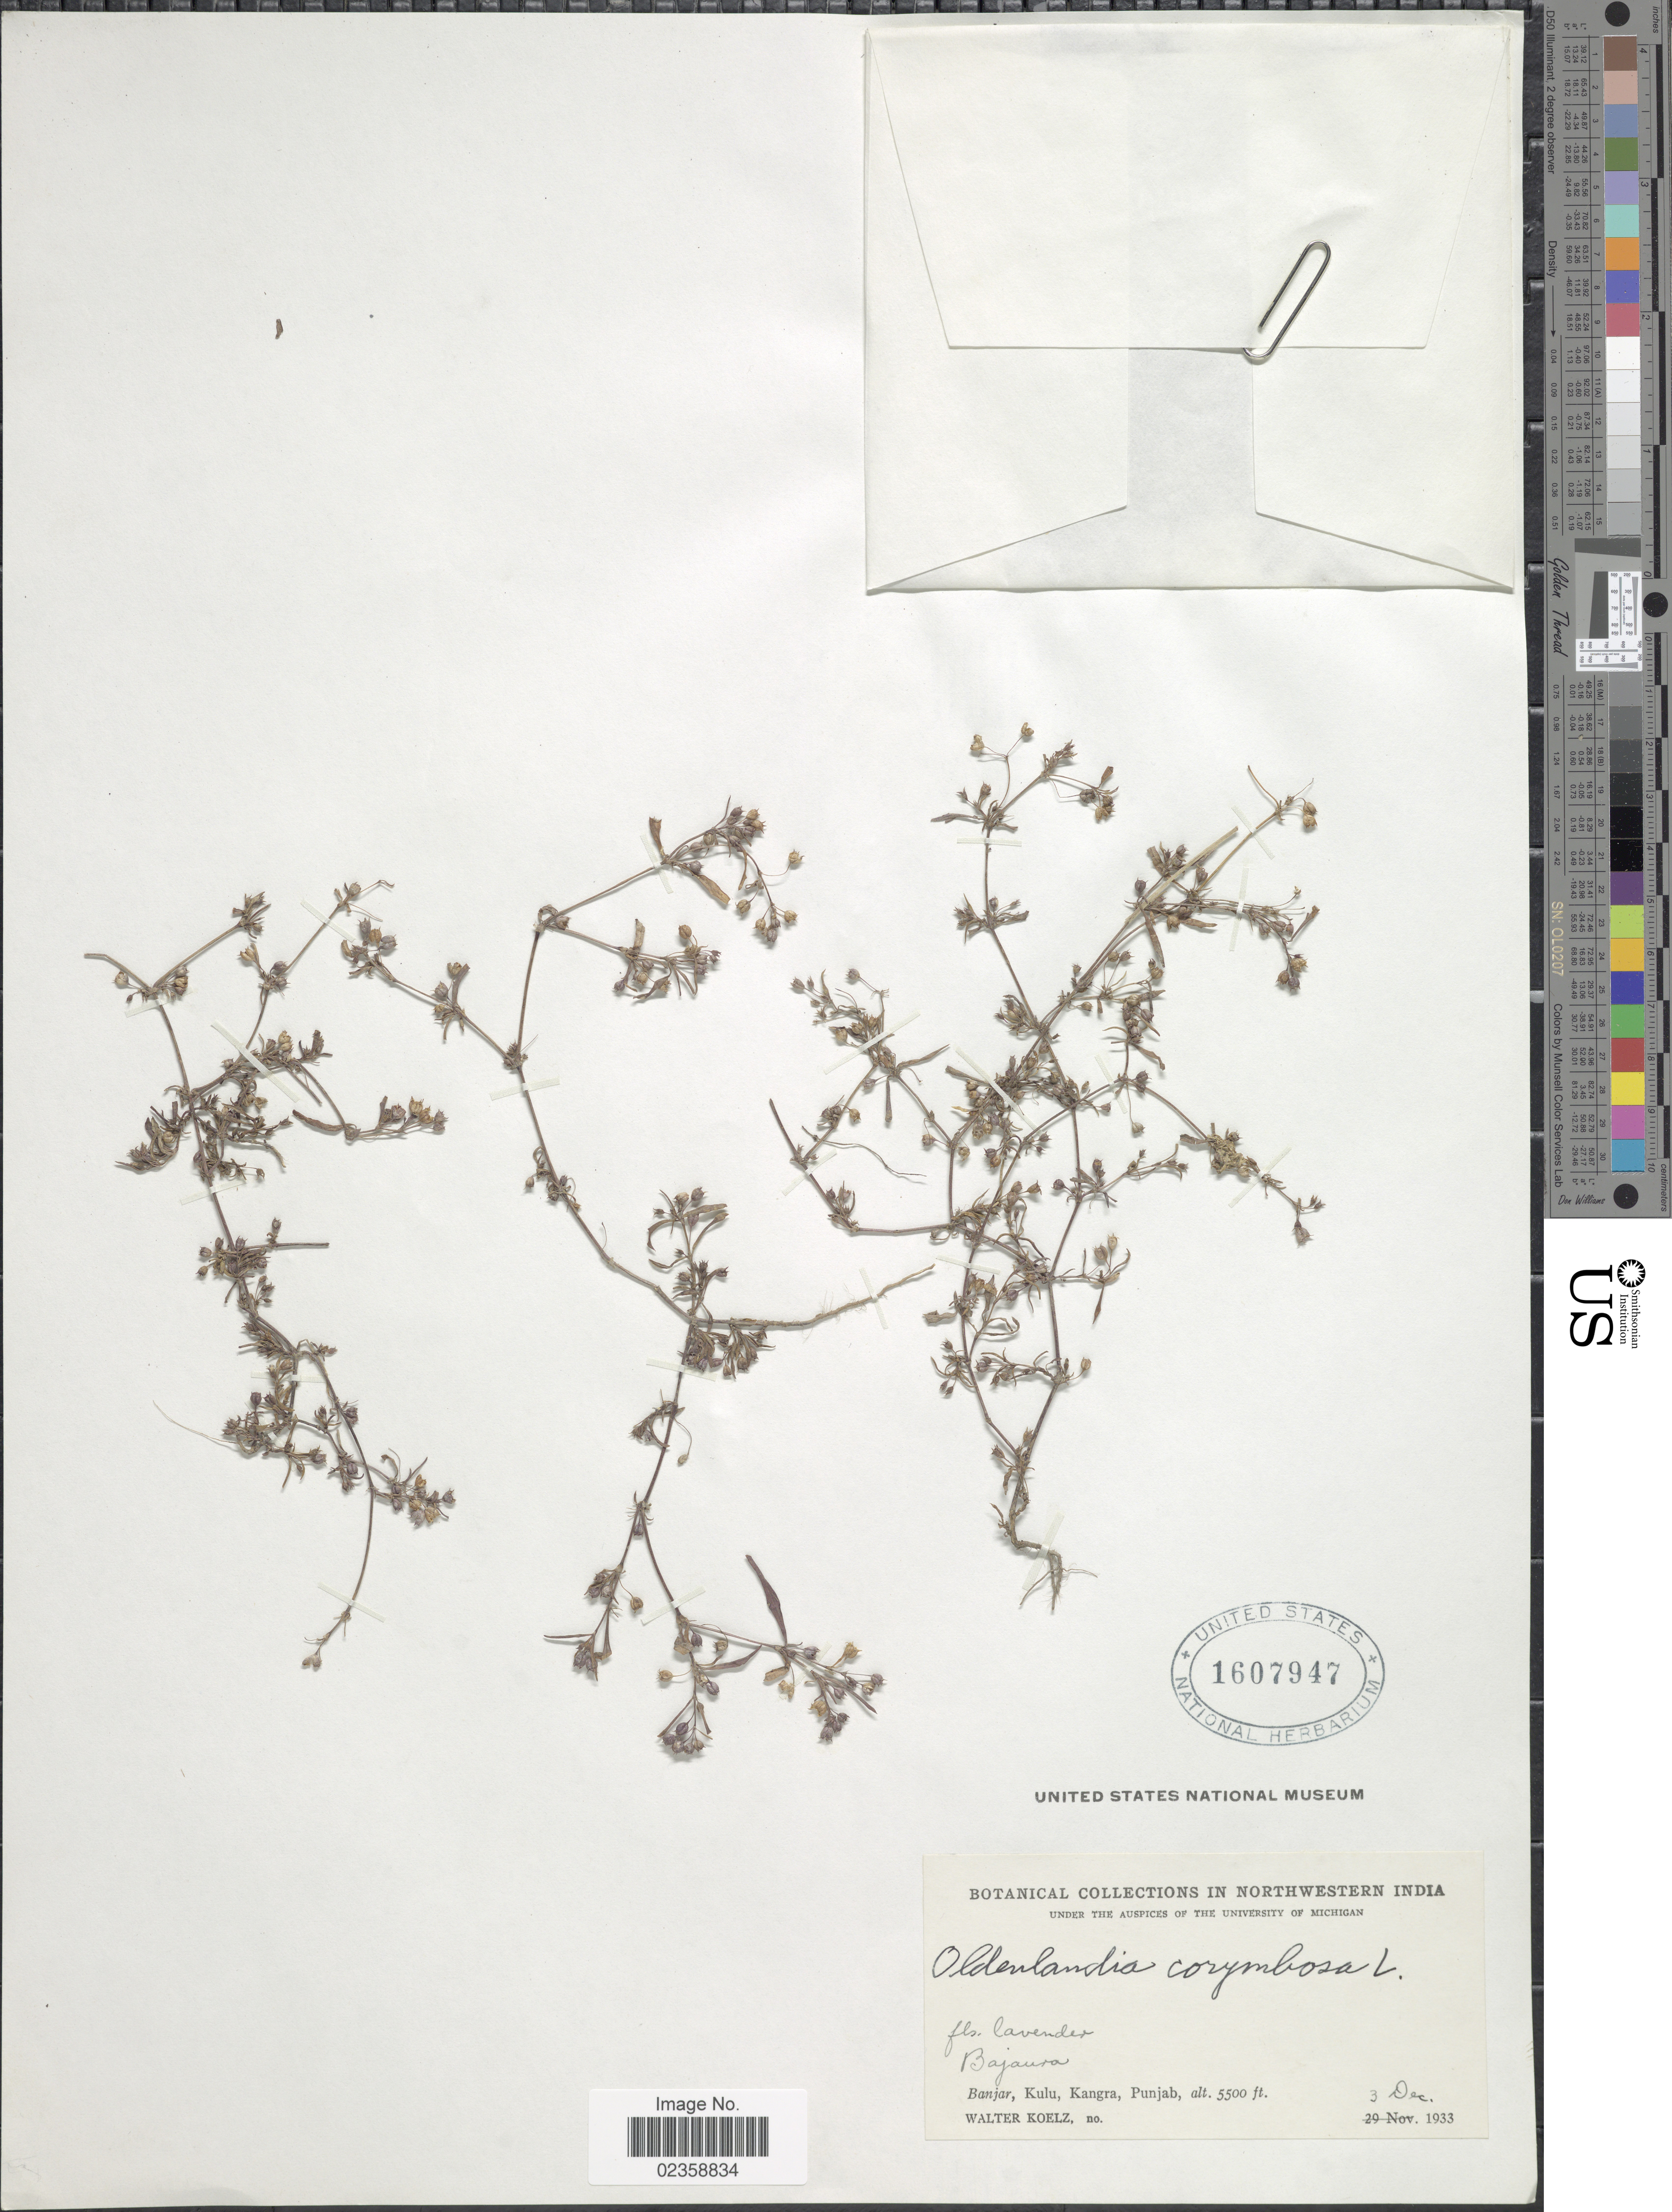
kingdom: Plantae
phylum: Tracheophyta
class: Magnoliopsida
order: Gentianales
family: Rubiaceae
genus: Oldenlandia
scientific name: Oldenlandia corymbosa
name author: L.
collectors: W. N. Koelz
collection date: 1933-12-03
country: India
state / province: Punjab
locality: Northwestern India. Bajaura. Banjar, Kulu, Kangra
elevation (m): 1676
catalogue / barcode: US 1607947